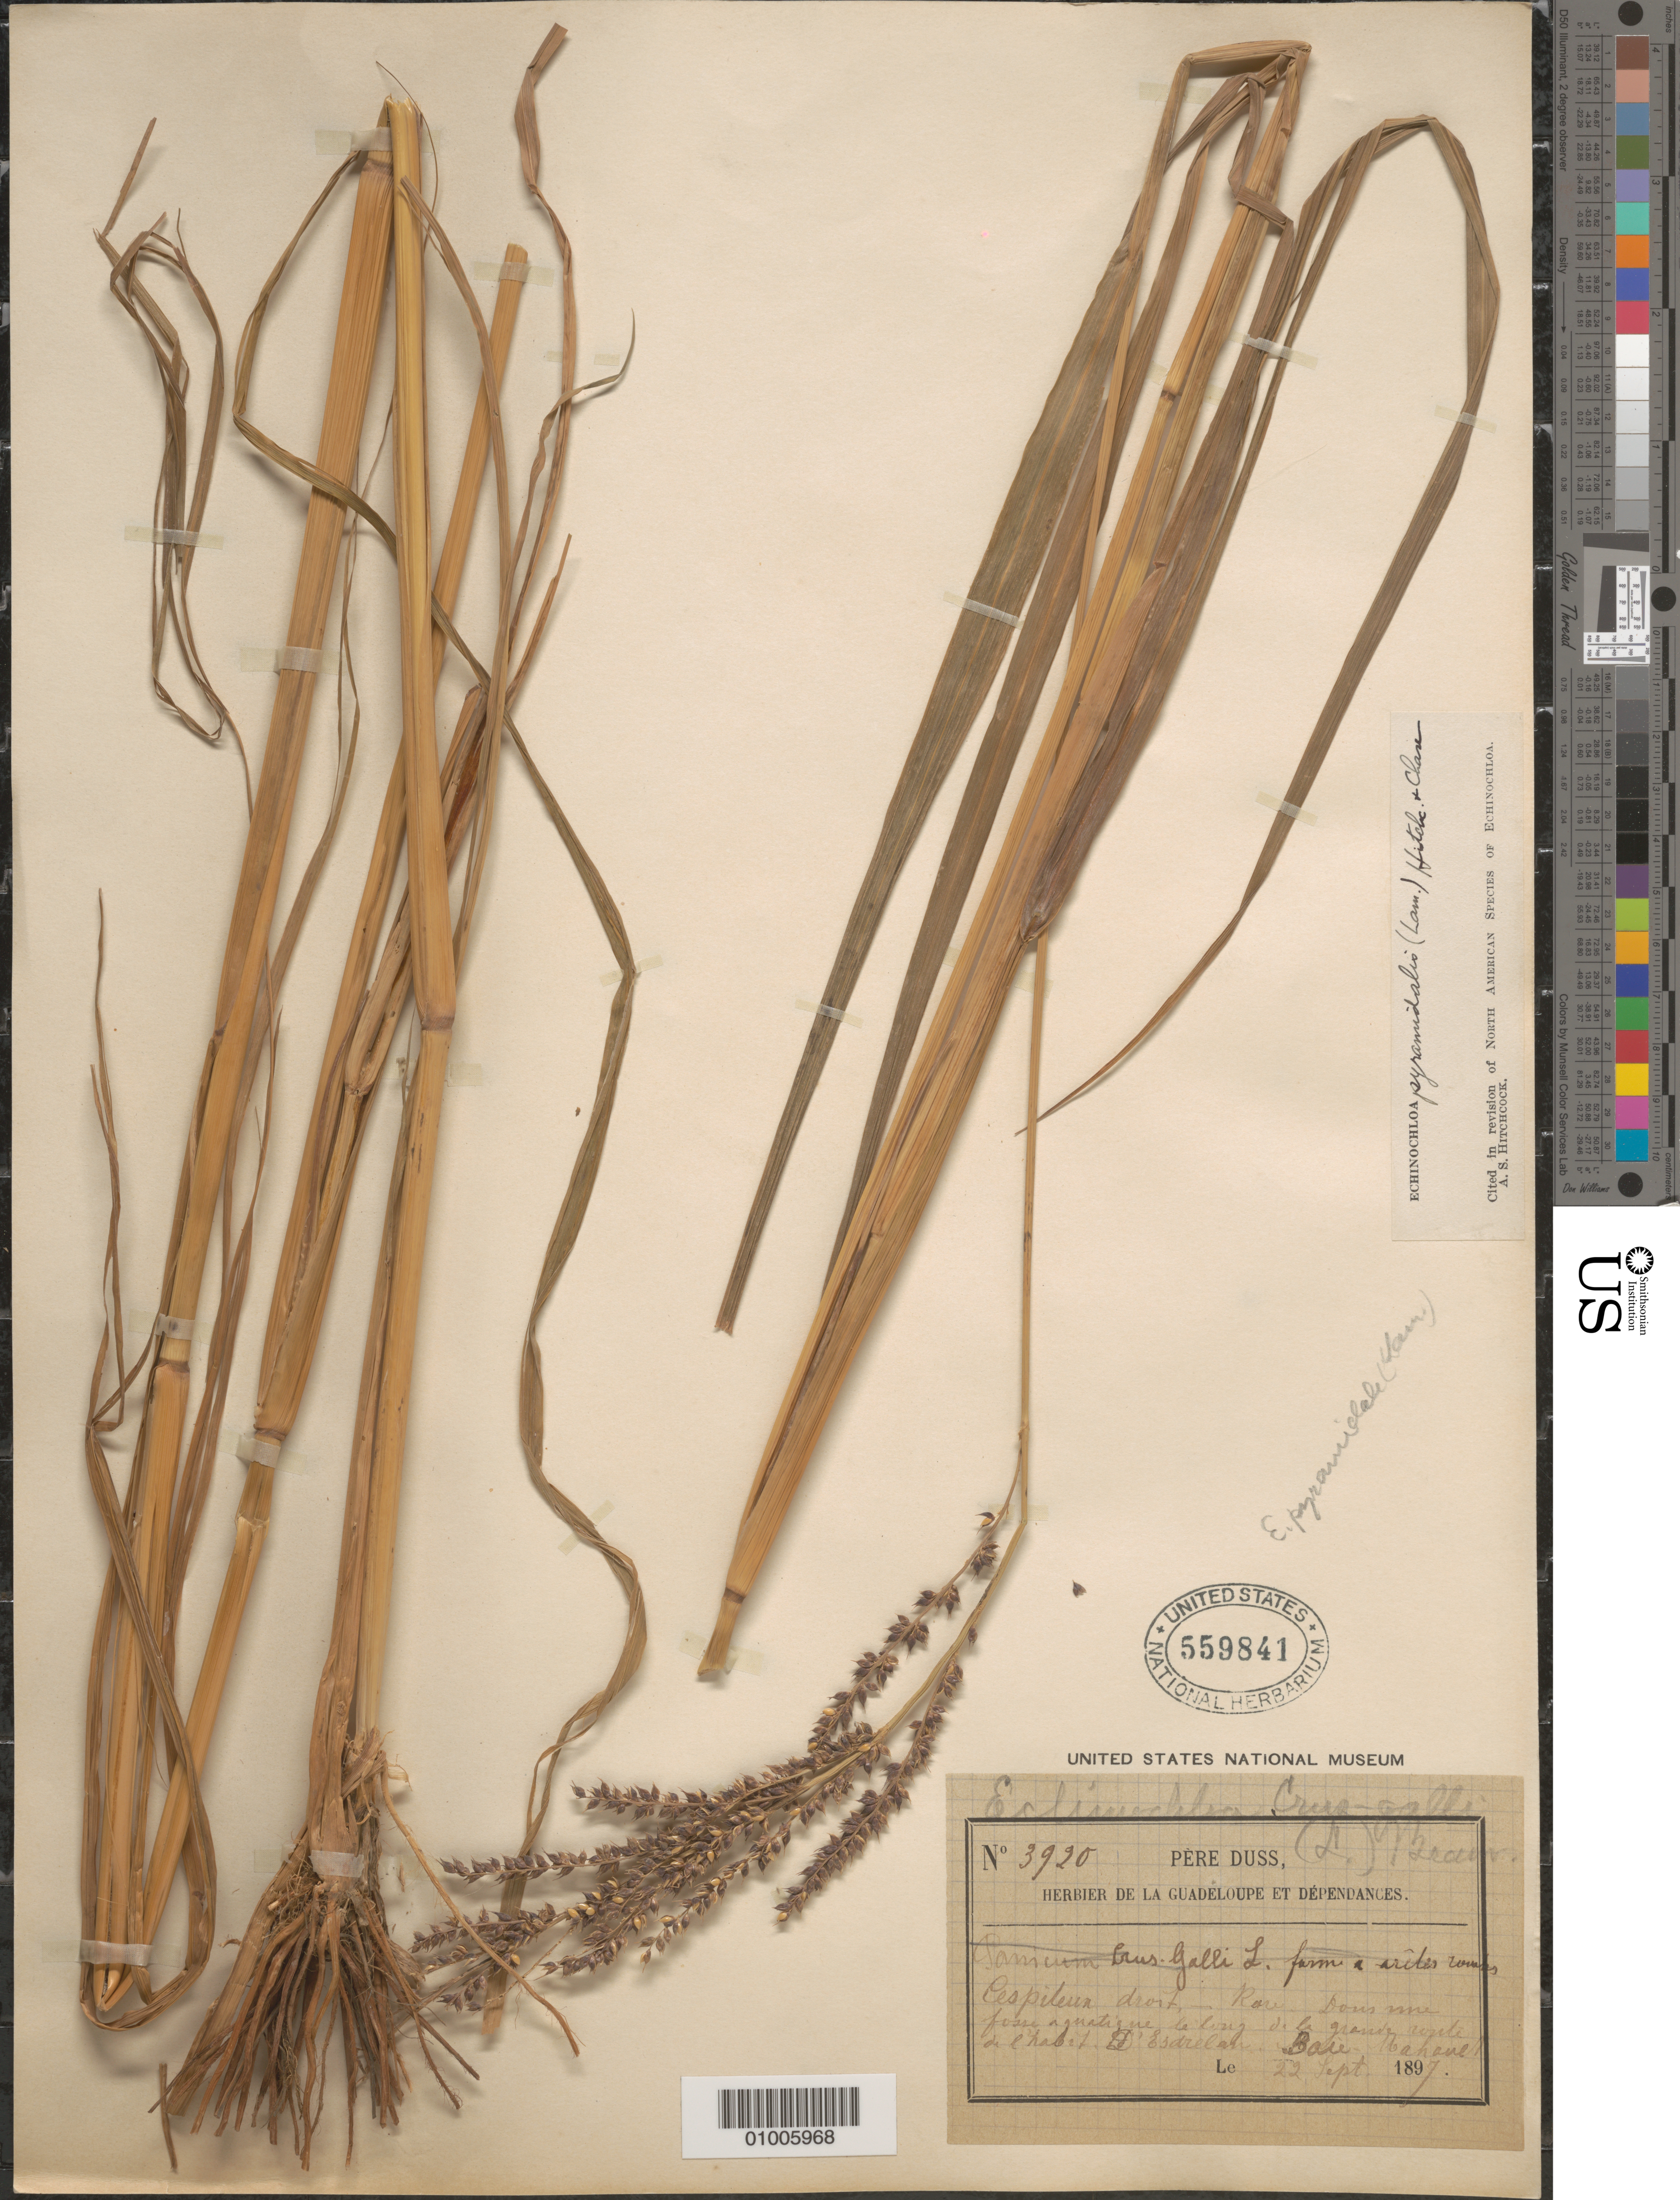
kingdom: Plantae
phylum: Tracheophyta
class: Liliopsida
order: Poales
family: Poaceae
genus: Echinochloa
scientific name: Echinochloa pyramidalis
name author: (Lam.) Hitchc. & Chase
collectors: Père Duss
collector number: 3920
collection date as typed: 22 Sep 1897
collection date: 1897-09-22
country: Guadeloupe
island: Basse Terre [Guadeloupe]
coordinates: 0 N, 0 E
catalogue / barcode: US 559841